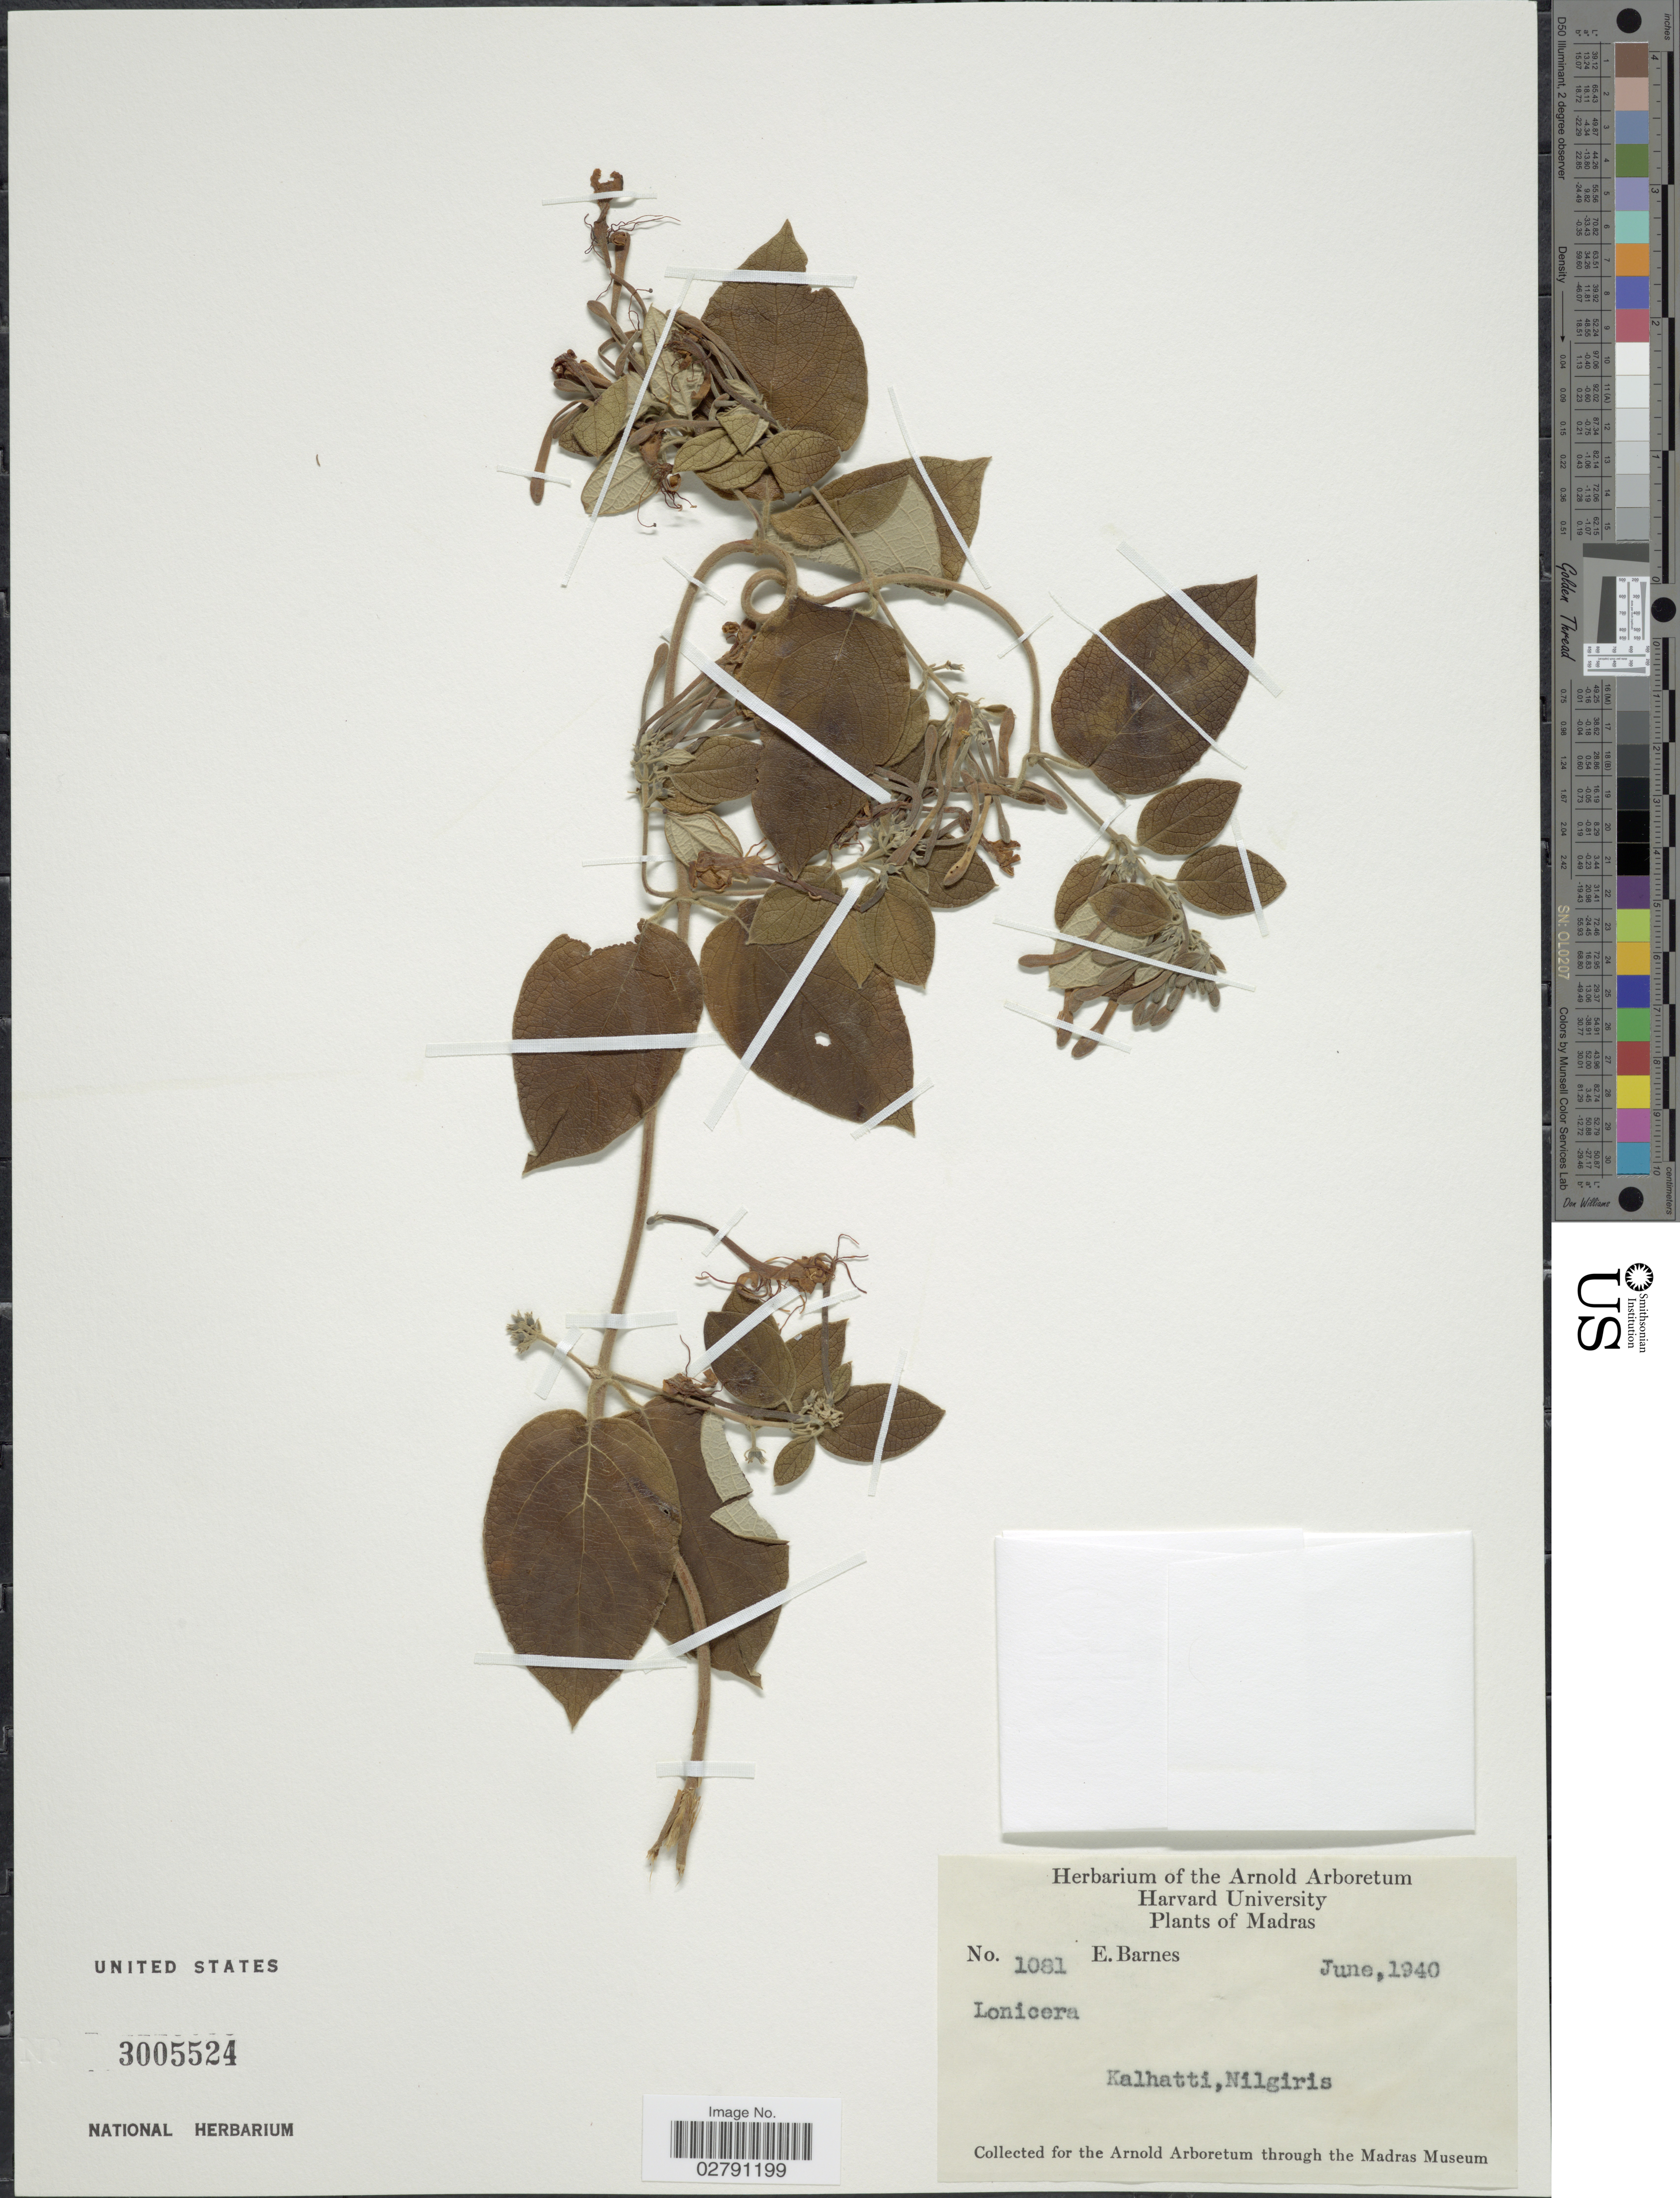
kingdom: Plantae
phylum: Tracheophyta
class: Magnoliopsida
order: Dipsacales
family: Caprifoliaceae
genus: Lonicera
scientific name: Lonicera sp.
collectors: E. Barnes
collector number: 1081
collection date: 1940-06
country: India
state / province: Karnataka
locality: Madras. Kalhatti, Nilgiris.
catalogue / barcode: US 3005524